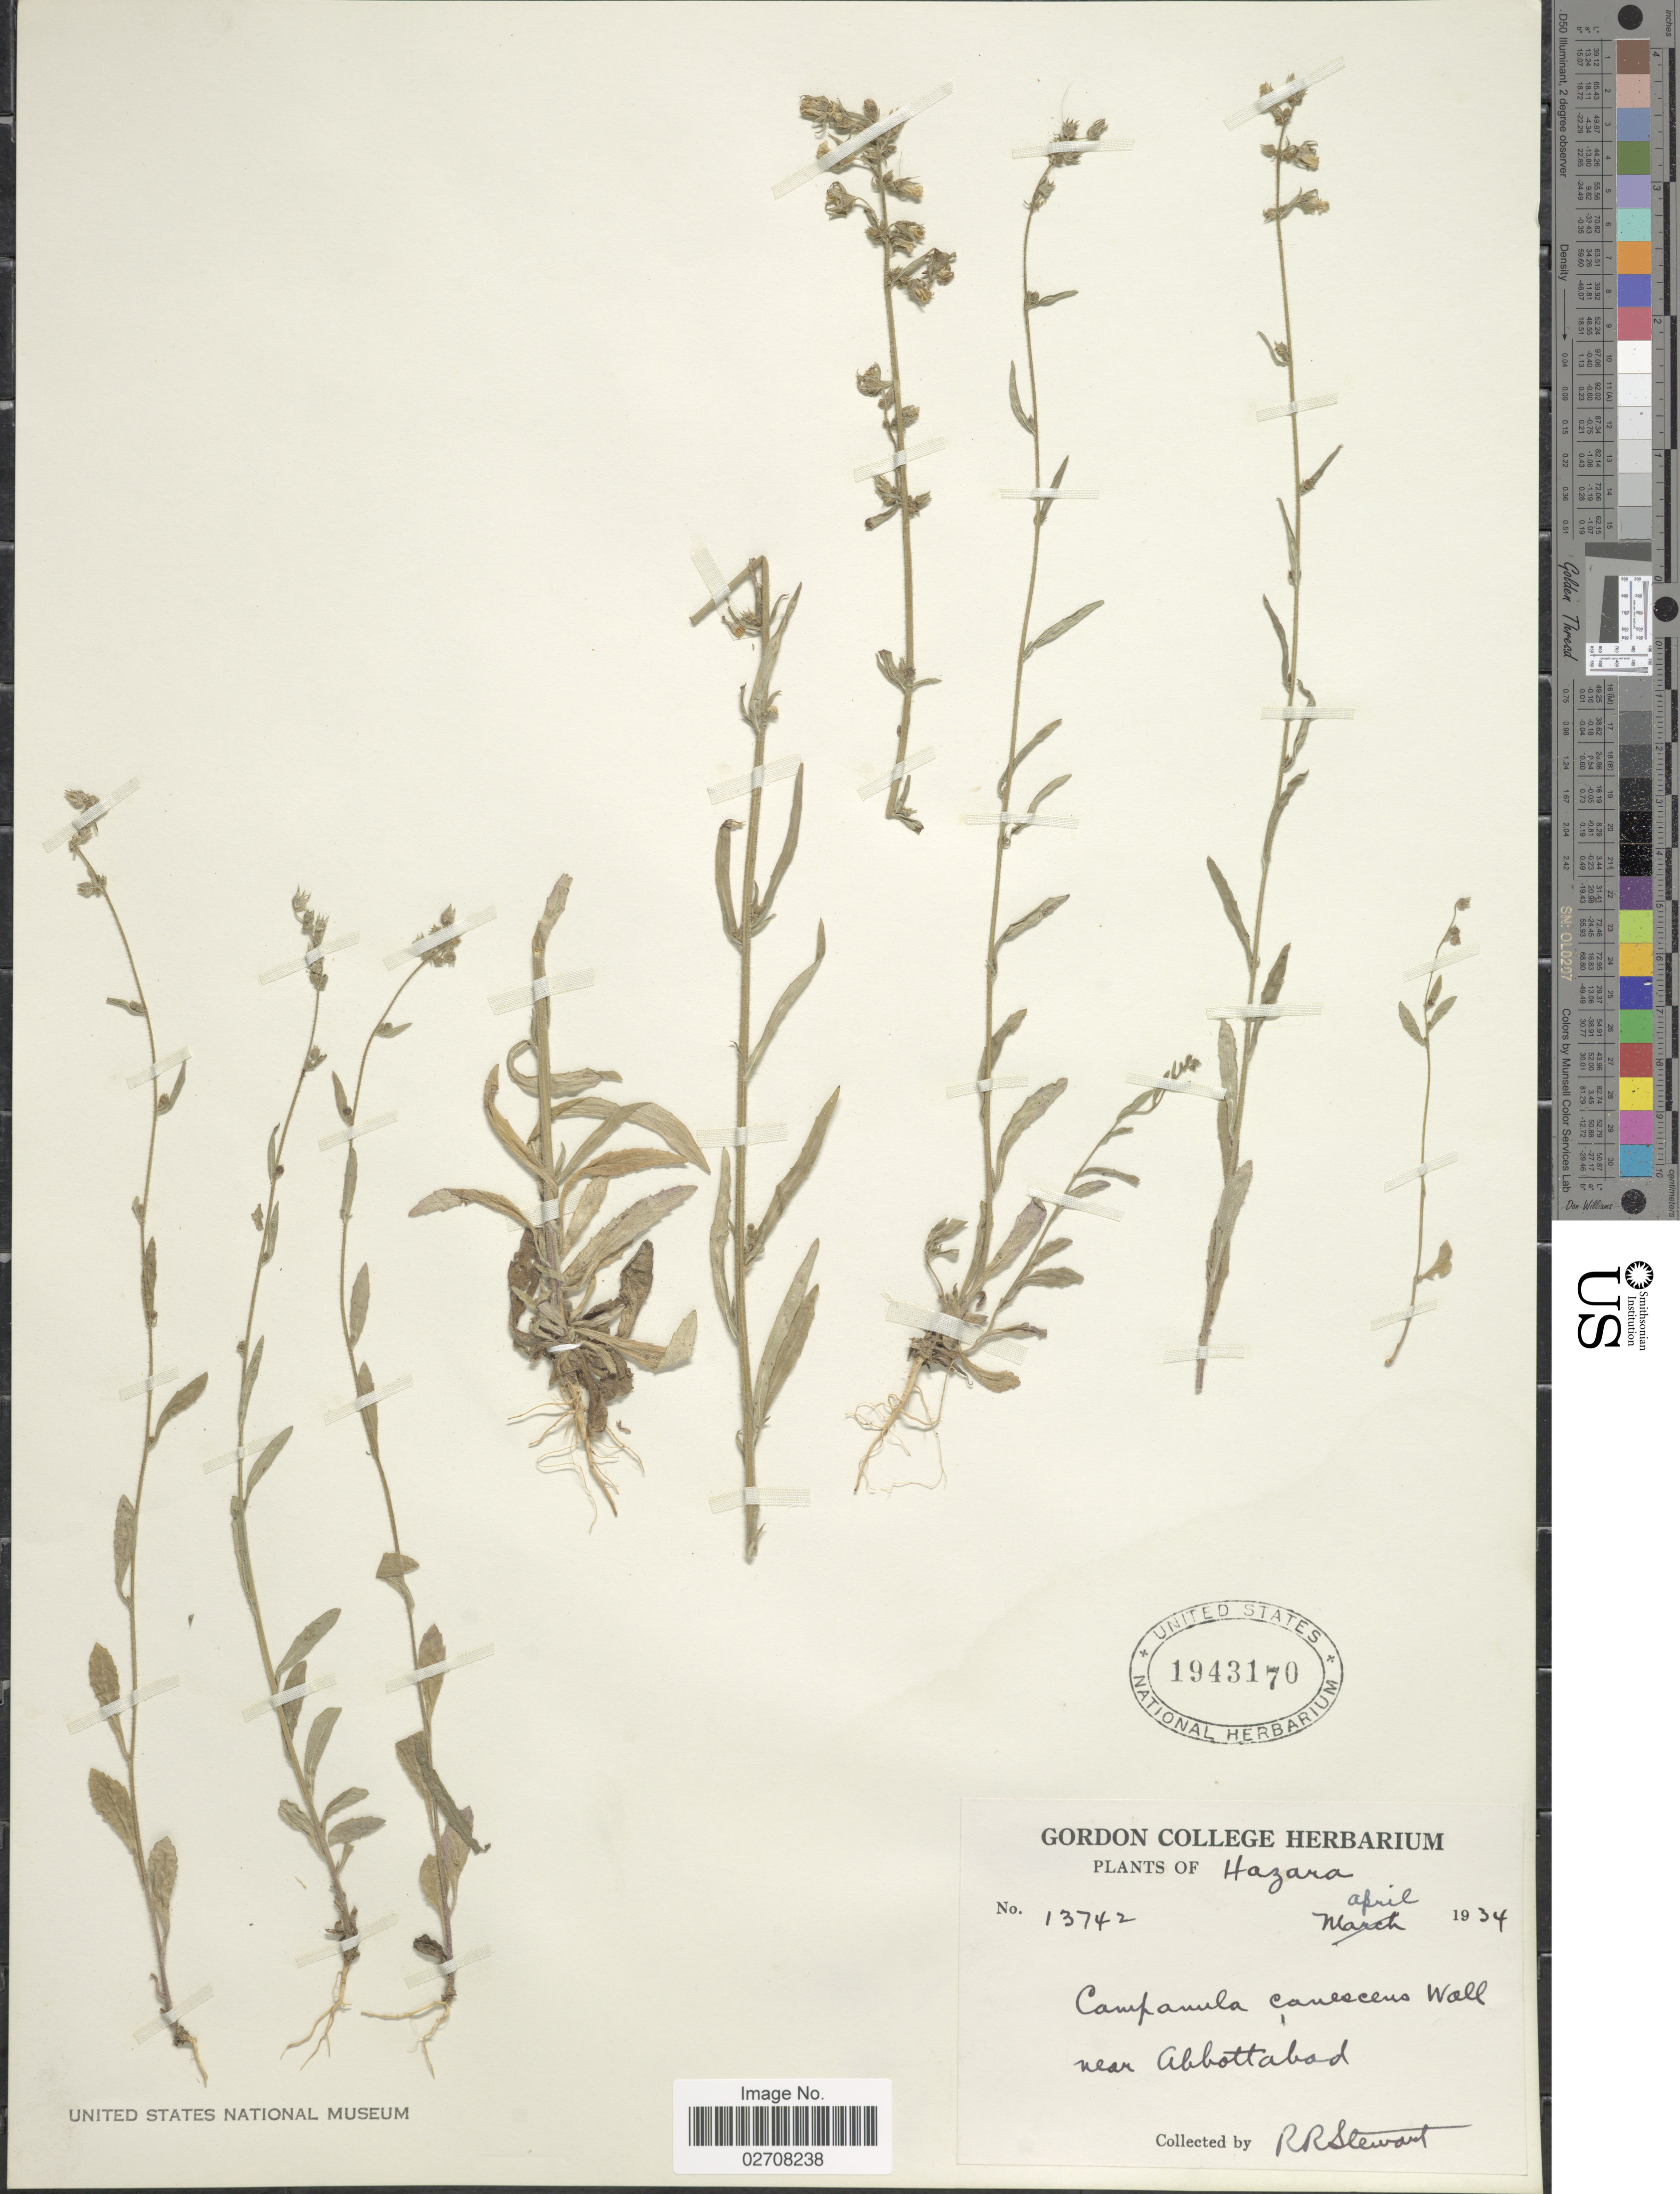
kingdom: Plantae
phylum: Tracheophyta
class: Magnoliopsida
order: Asterales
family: Campanulaceae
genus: Campanula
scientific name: Campanula canescens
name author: A. Roth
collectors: R. R. Stewart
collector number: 13742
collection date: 1934-04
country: Pakistan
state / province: Khyber Pakhtunkhwa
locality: Hazara. Near Abbottabad. [British India]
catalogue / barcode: US 1943170